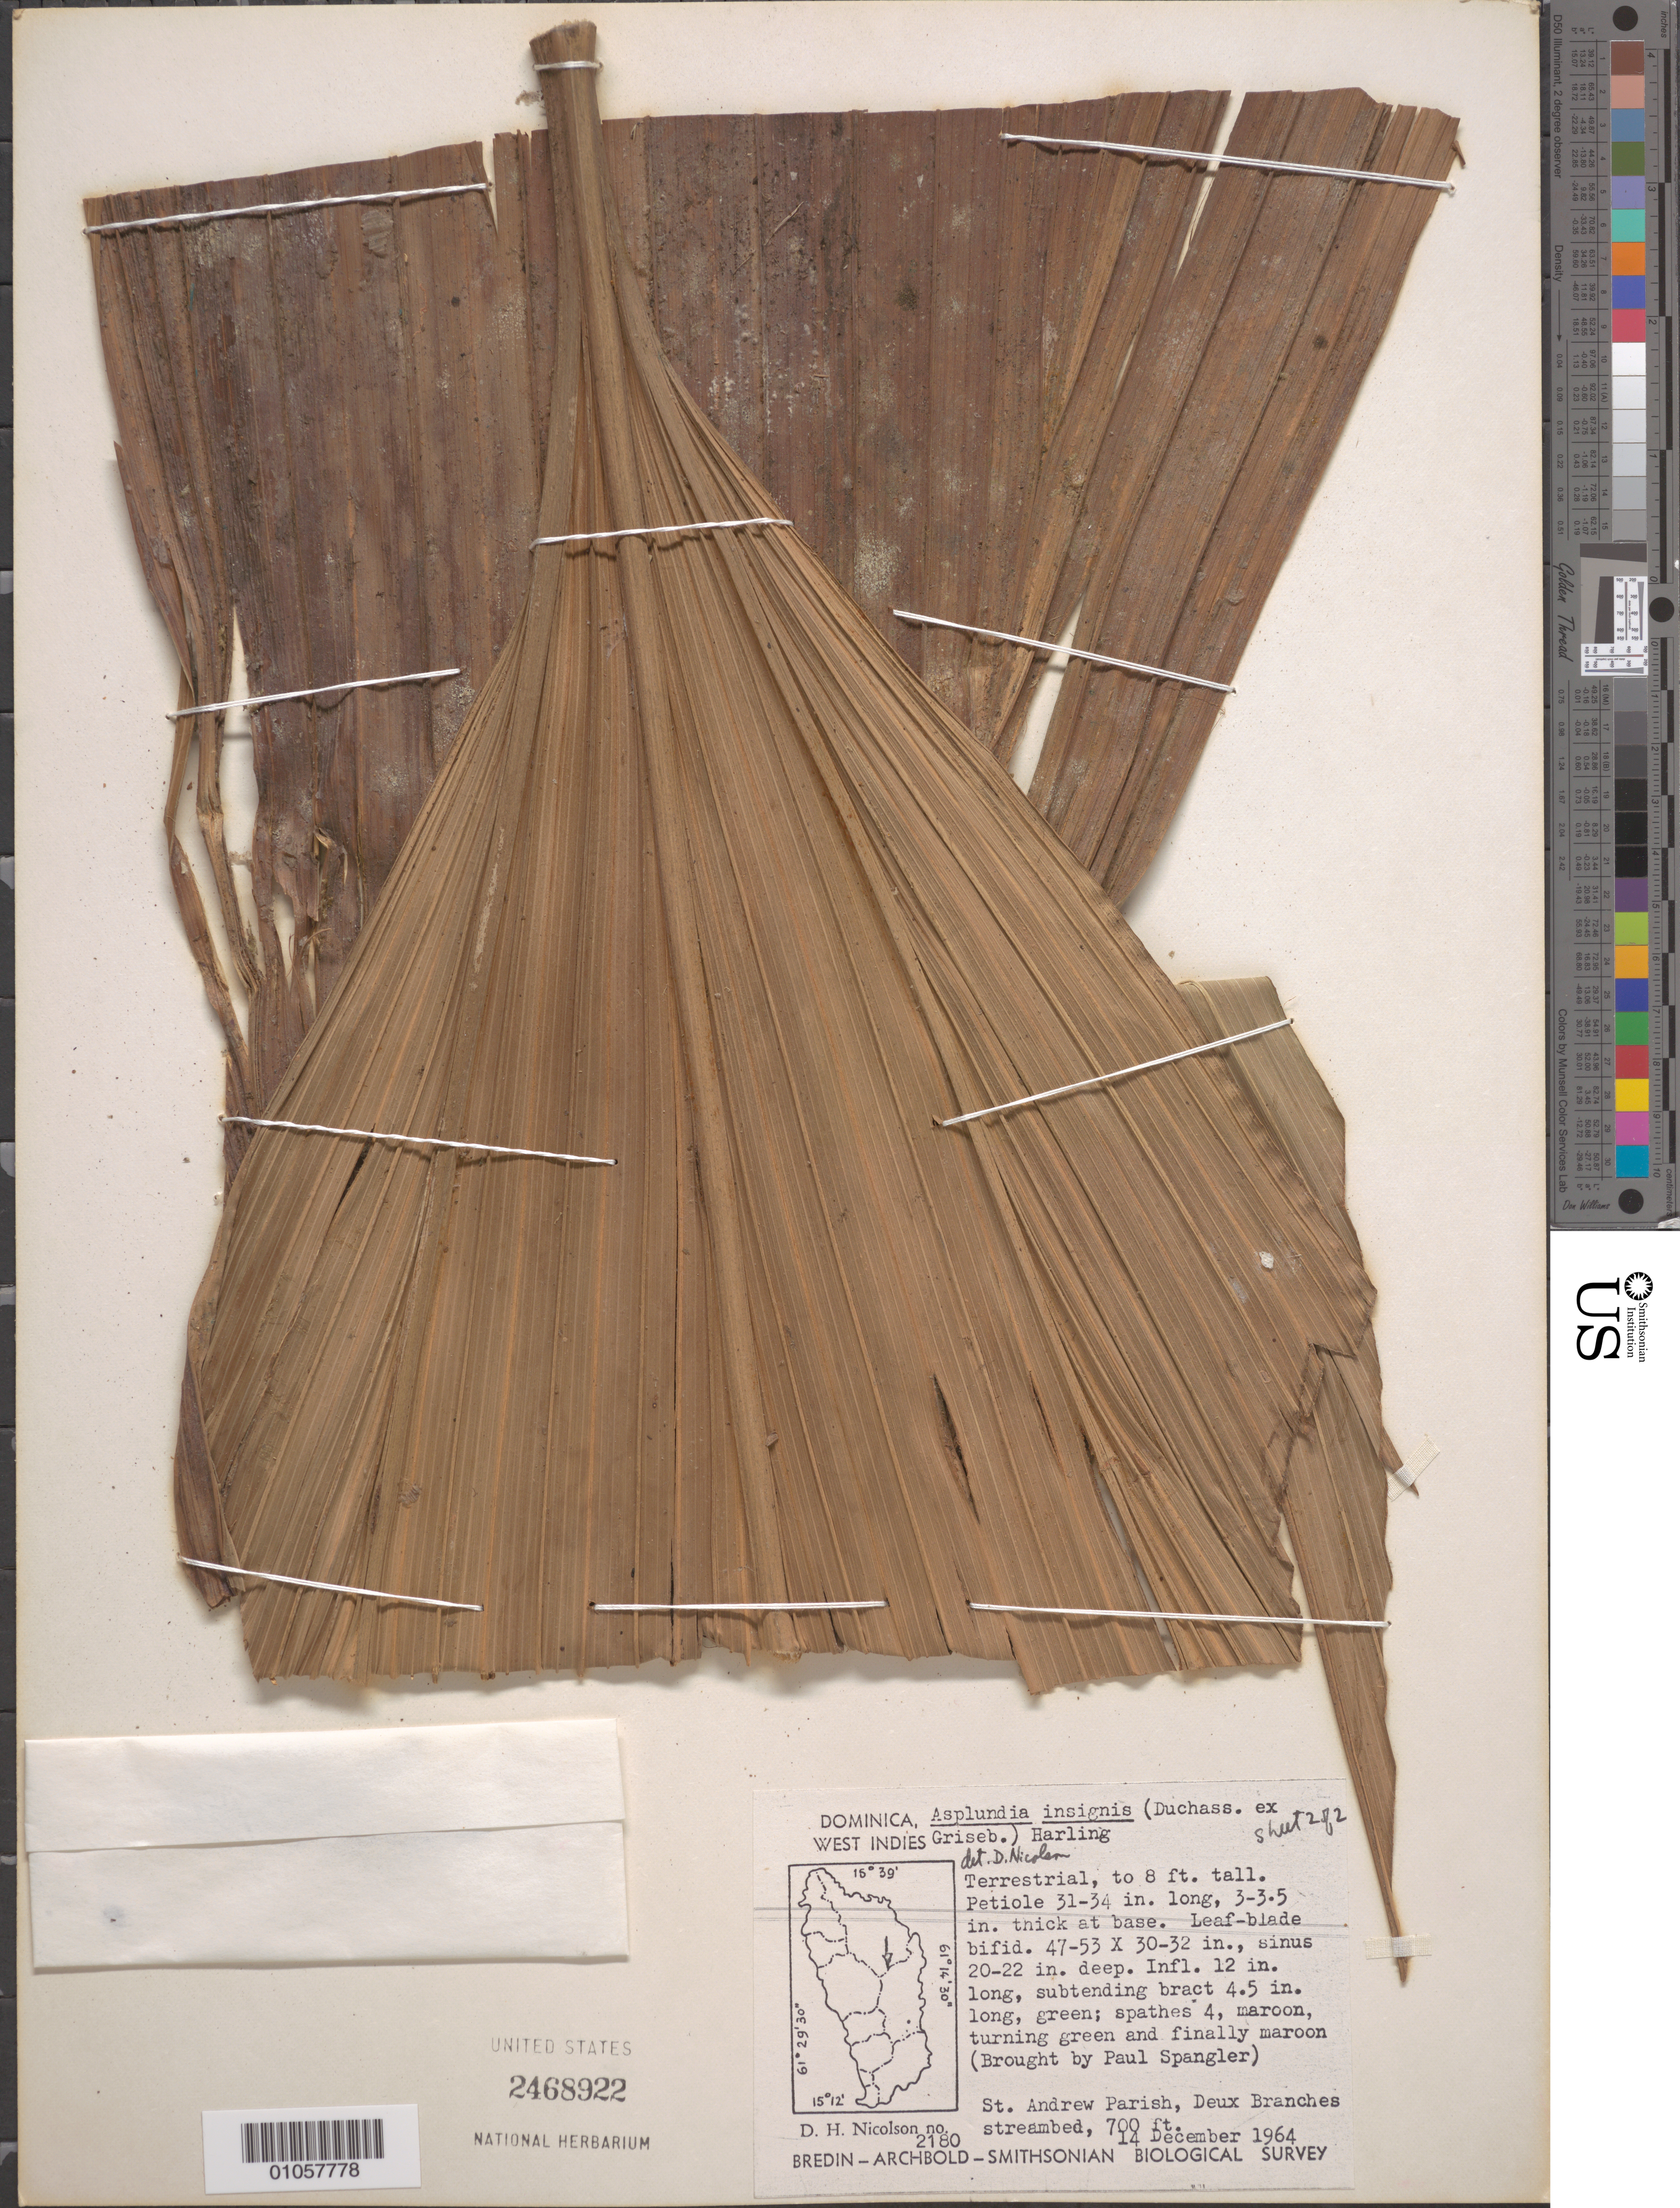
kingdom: Plantae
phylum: Tracheophyta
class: Liliopsida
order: Pandanales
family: Cyclanthaceae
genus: Asplundia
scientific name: Asplundia insignis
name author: (Duchass. ex Griseb.) Harling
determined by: Nicolson, Dan H.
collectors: D. H. Nicolson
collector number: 2180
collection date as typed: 14 Dec 1964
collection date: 1964-12-14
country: Dominica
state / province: St. Andrew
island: Dominica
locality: Deux Branches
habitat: Streambed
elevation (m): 213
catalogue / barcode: US 2468922